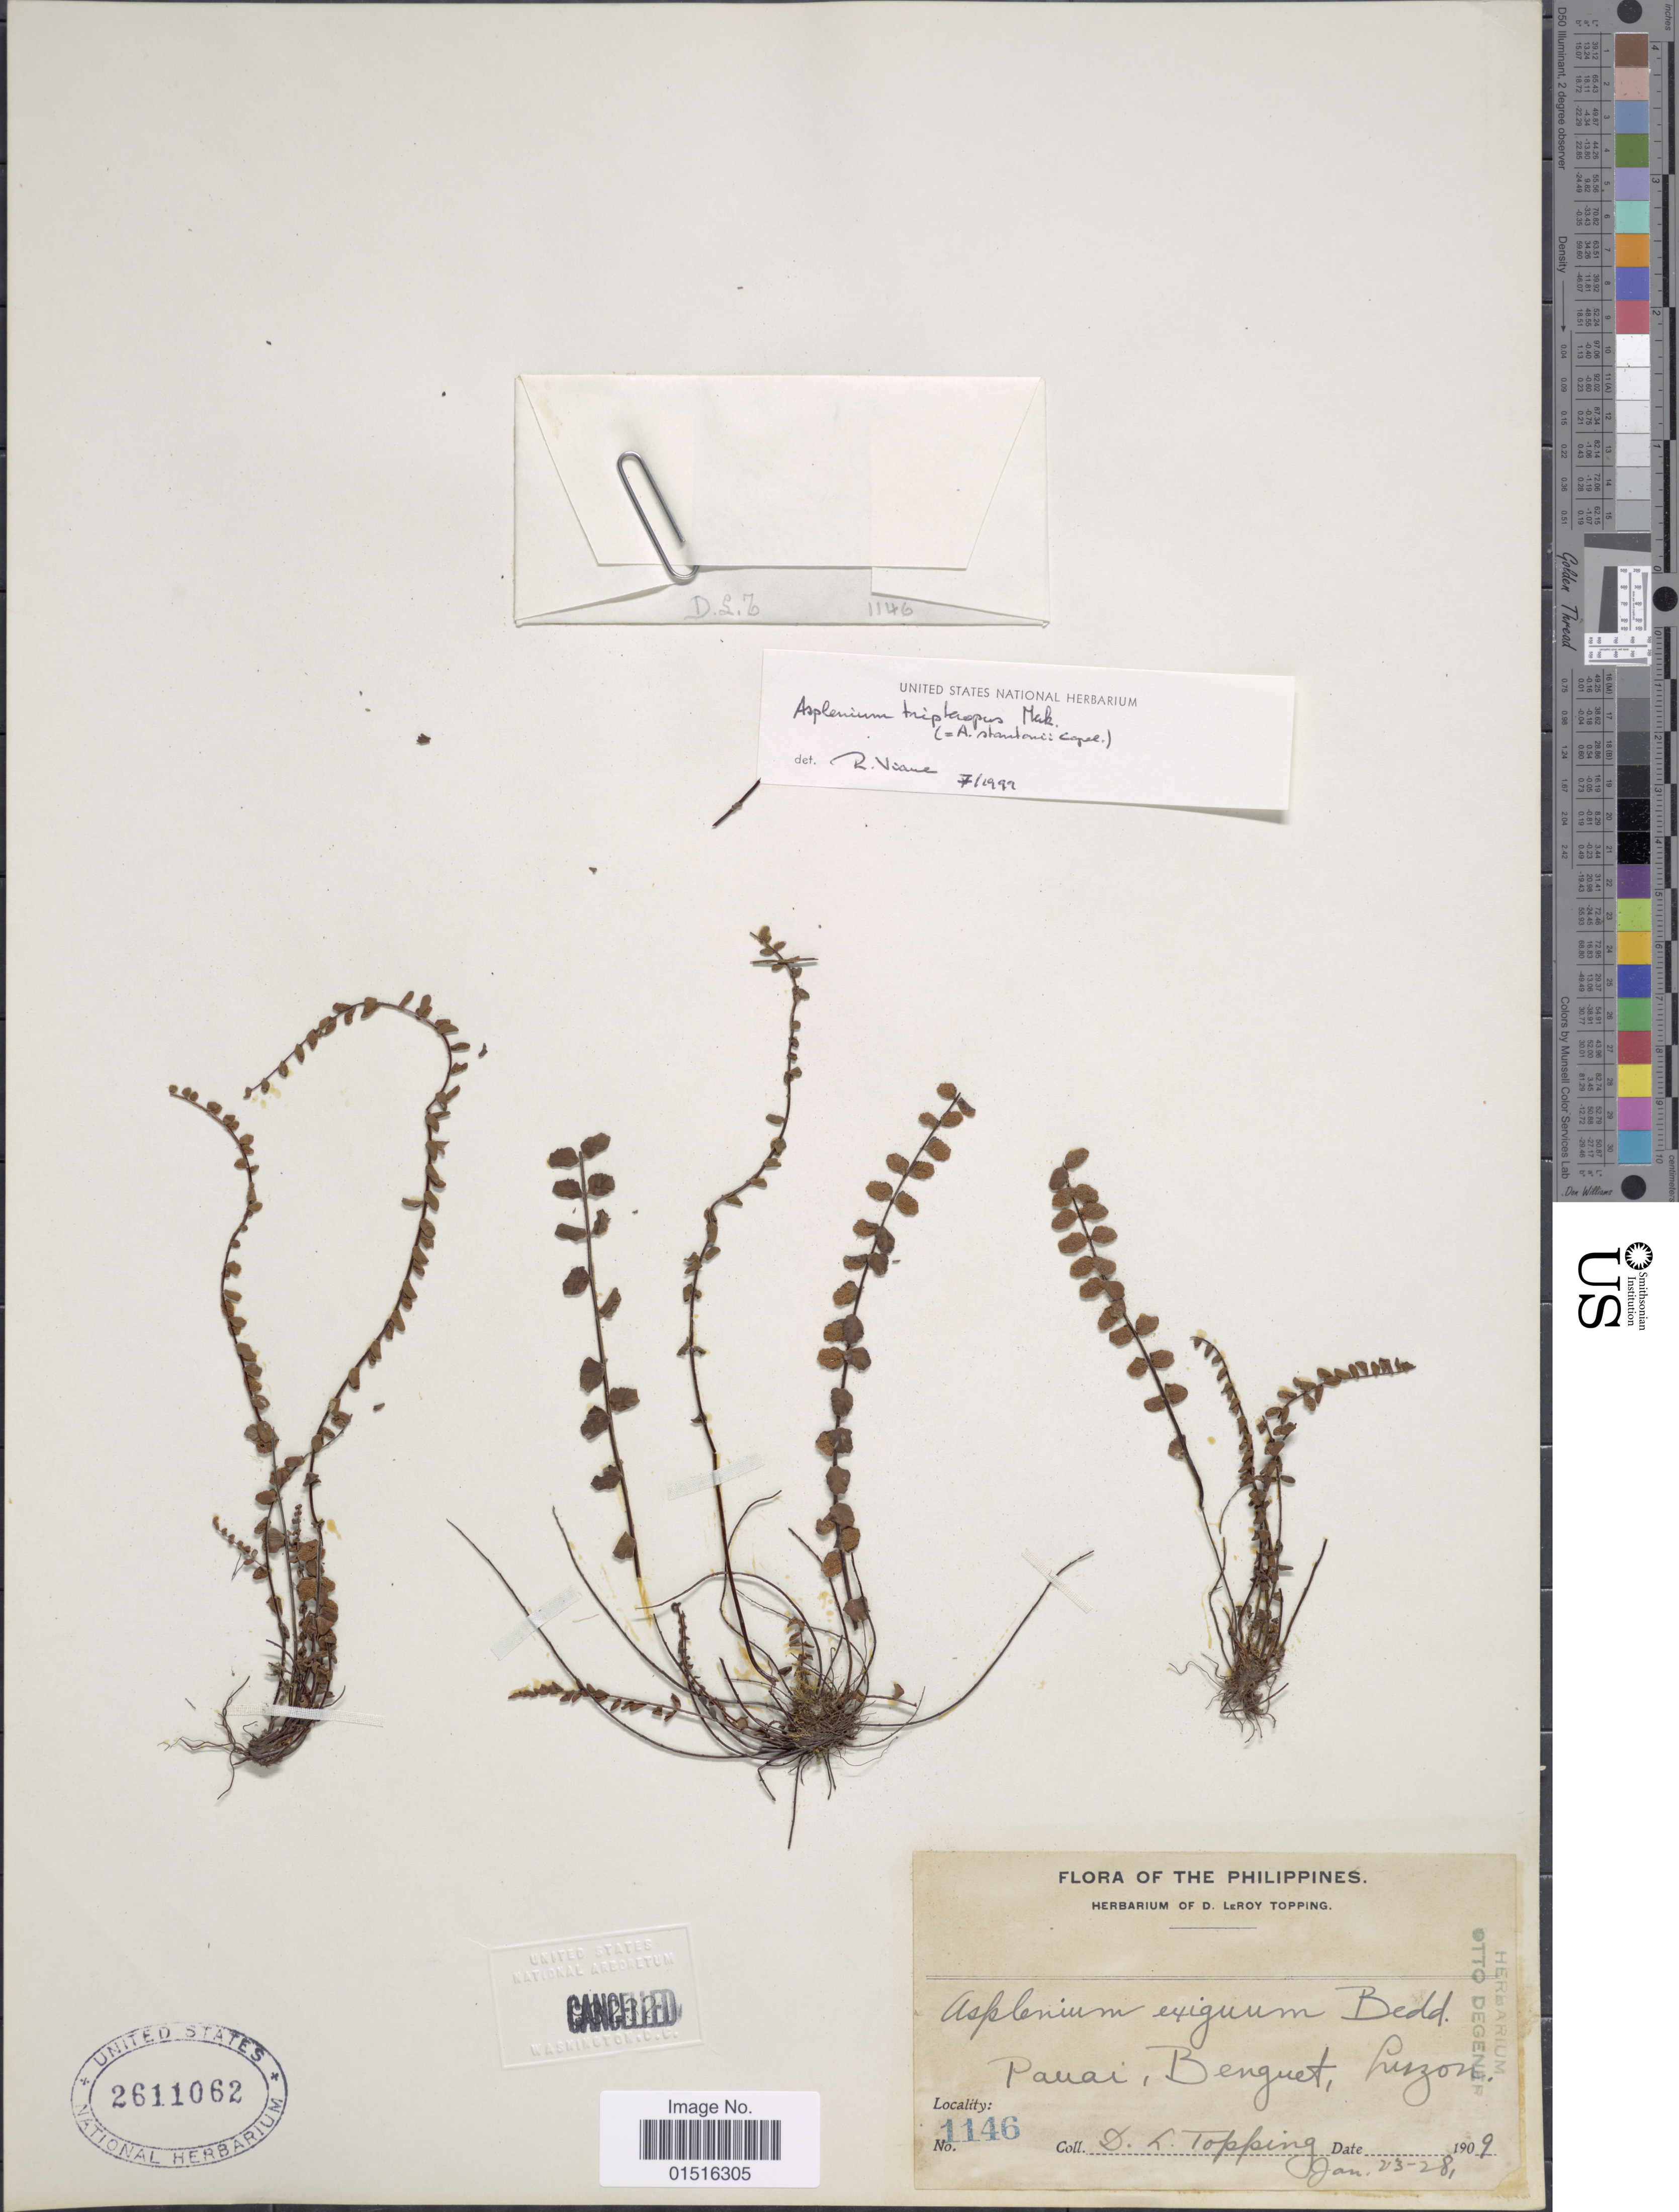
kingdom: Plantae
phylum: Tracheophyta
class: Polypodiopsida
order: Polypodiales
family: Aspleniaceae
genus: Asplenium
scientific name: Asplenium exiguum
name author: Bedd.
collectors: D. L. Topping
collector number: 1146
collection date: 1909-01-23/1909-01-28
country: Philippines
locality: Pauai, Benguet, Luzon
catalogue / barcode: US 2611062